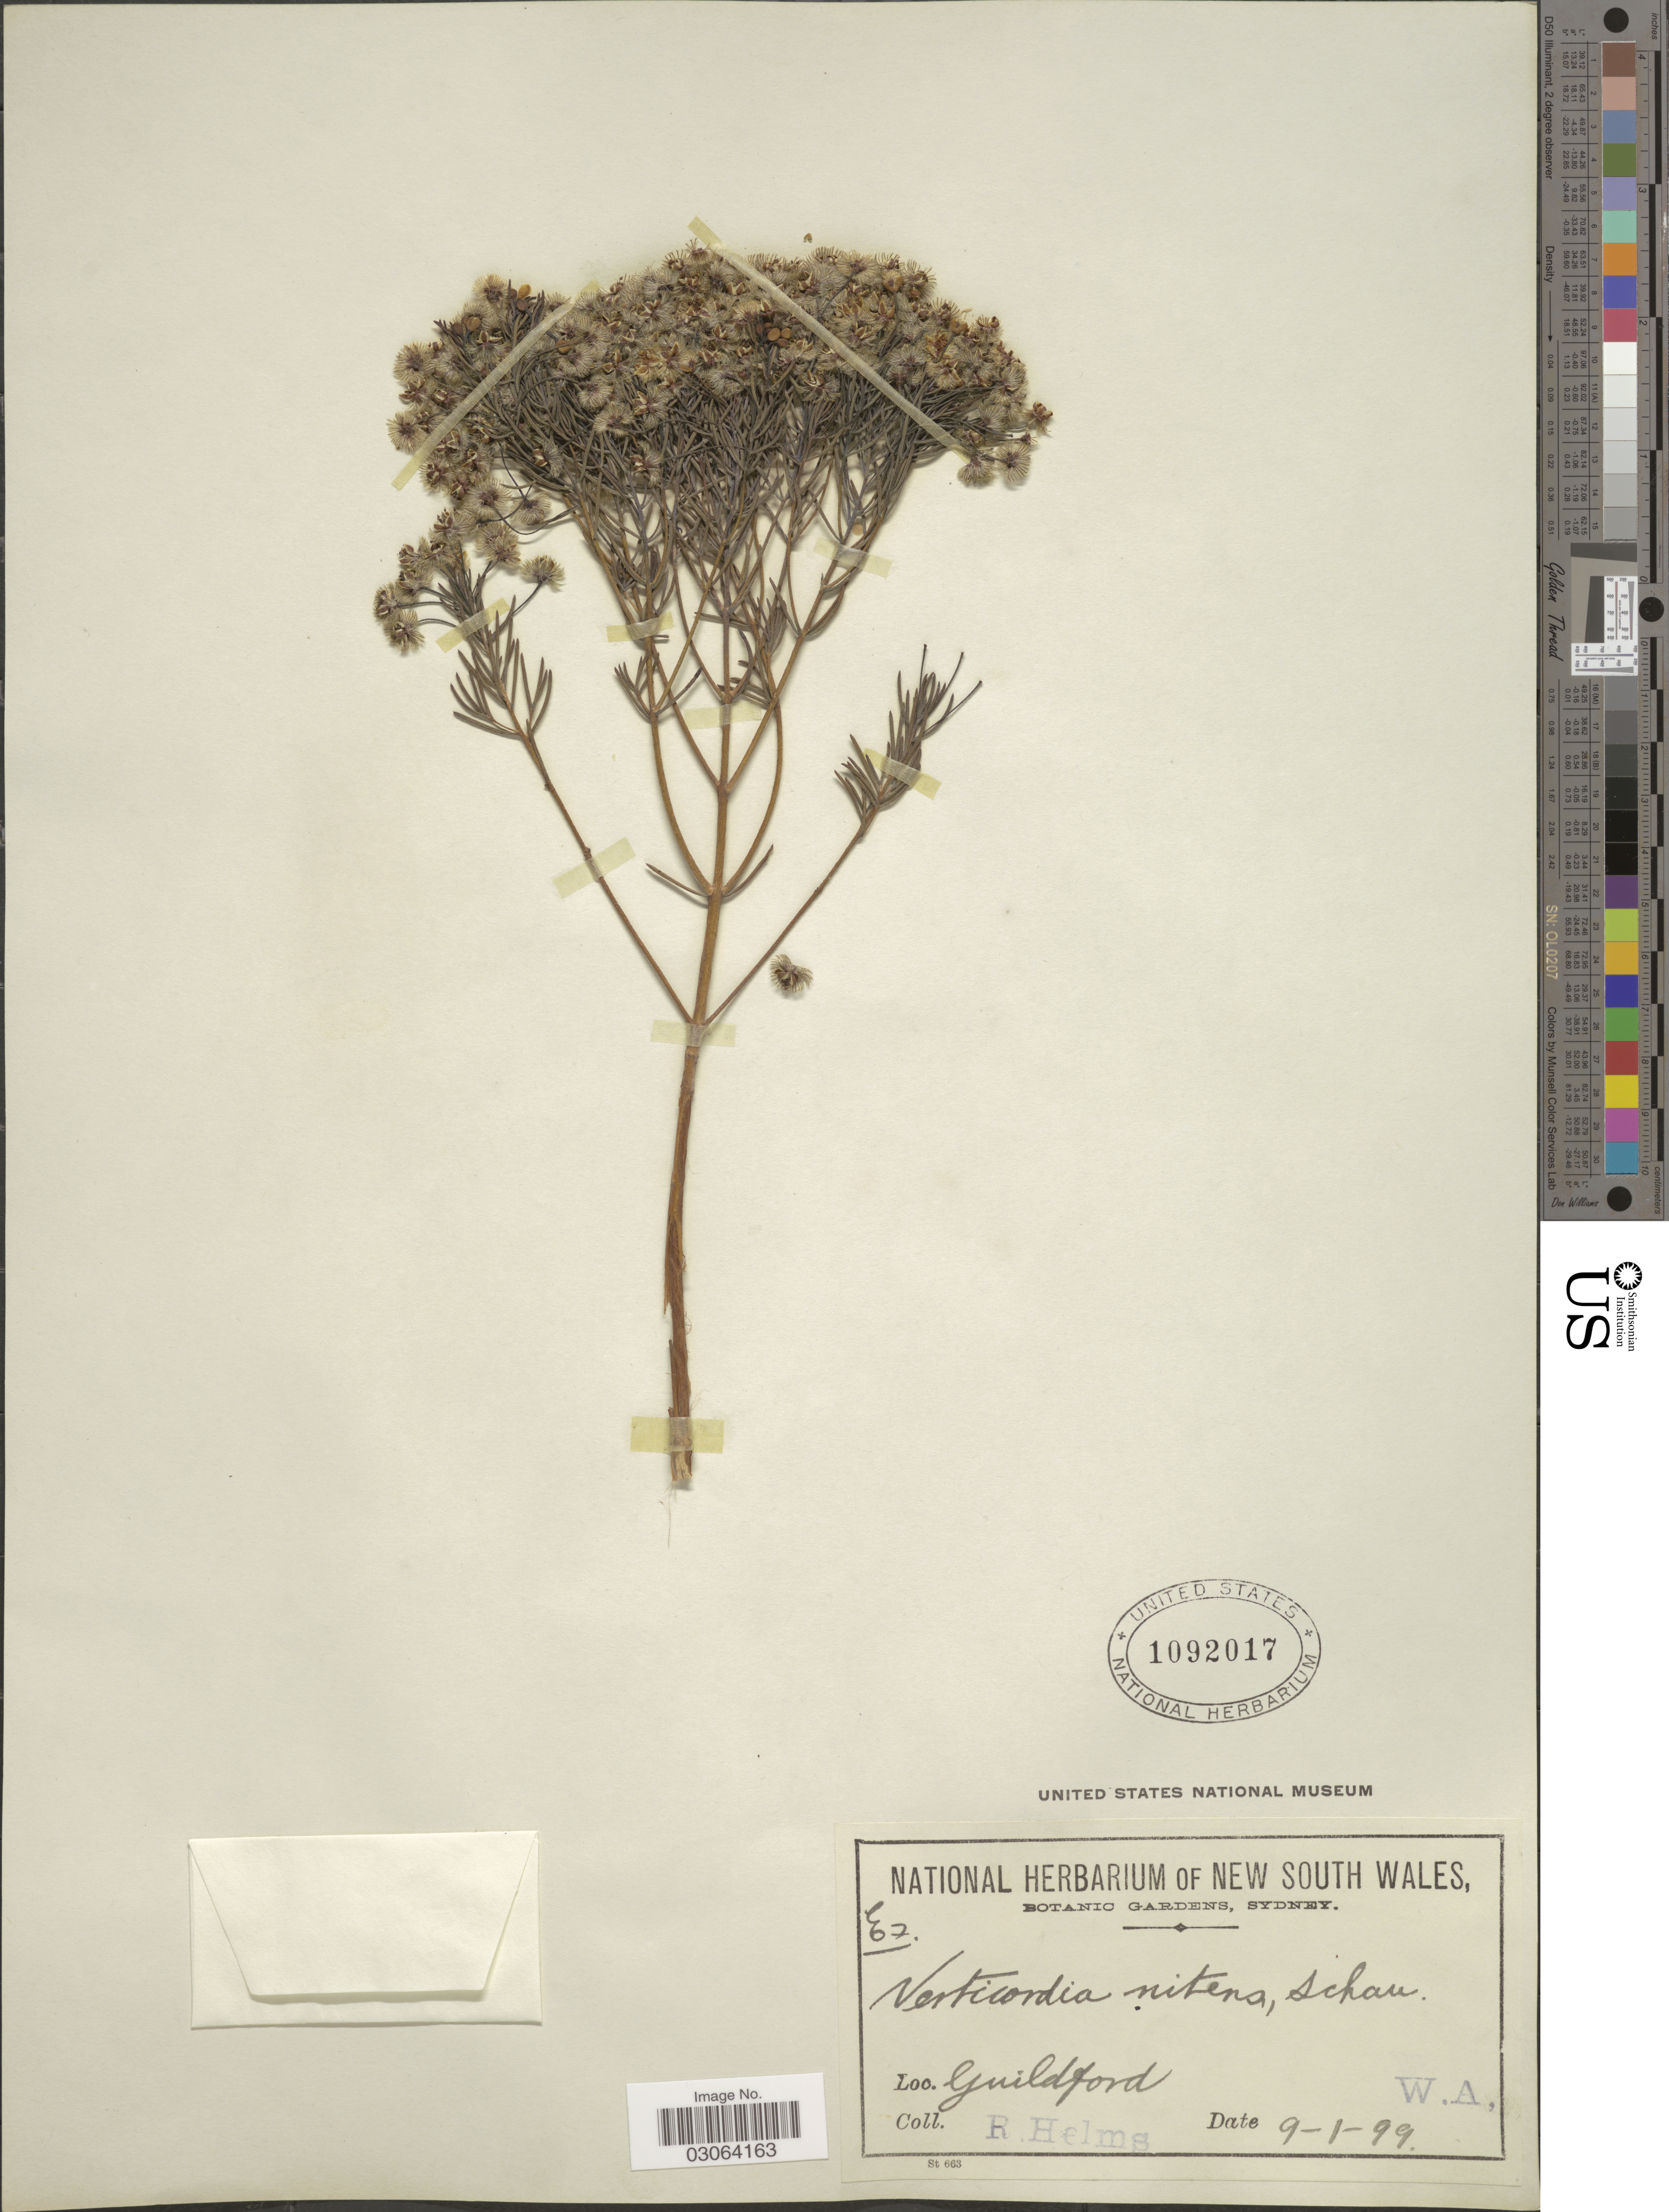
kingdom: Plantae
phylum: Tracheophyta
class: Magnoliopsida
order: Myrtales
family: Myrtaceae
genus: Verticordia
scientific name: Verticordia nitens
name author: (Lindl.) Endl.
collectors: R. Helms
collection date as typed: Transcribed d/m/y: 9/1/99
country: Australia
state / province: Western Australia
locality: Guildford.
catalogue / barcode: US 1092017